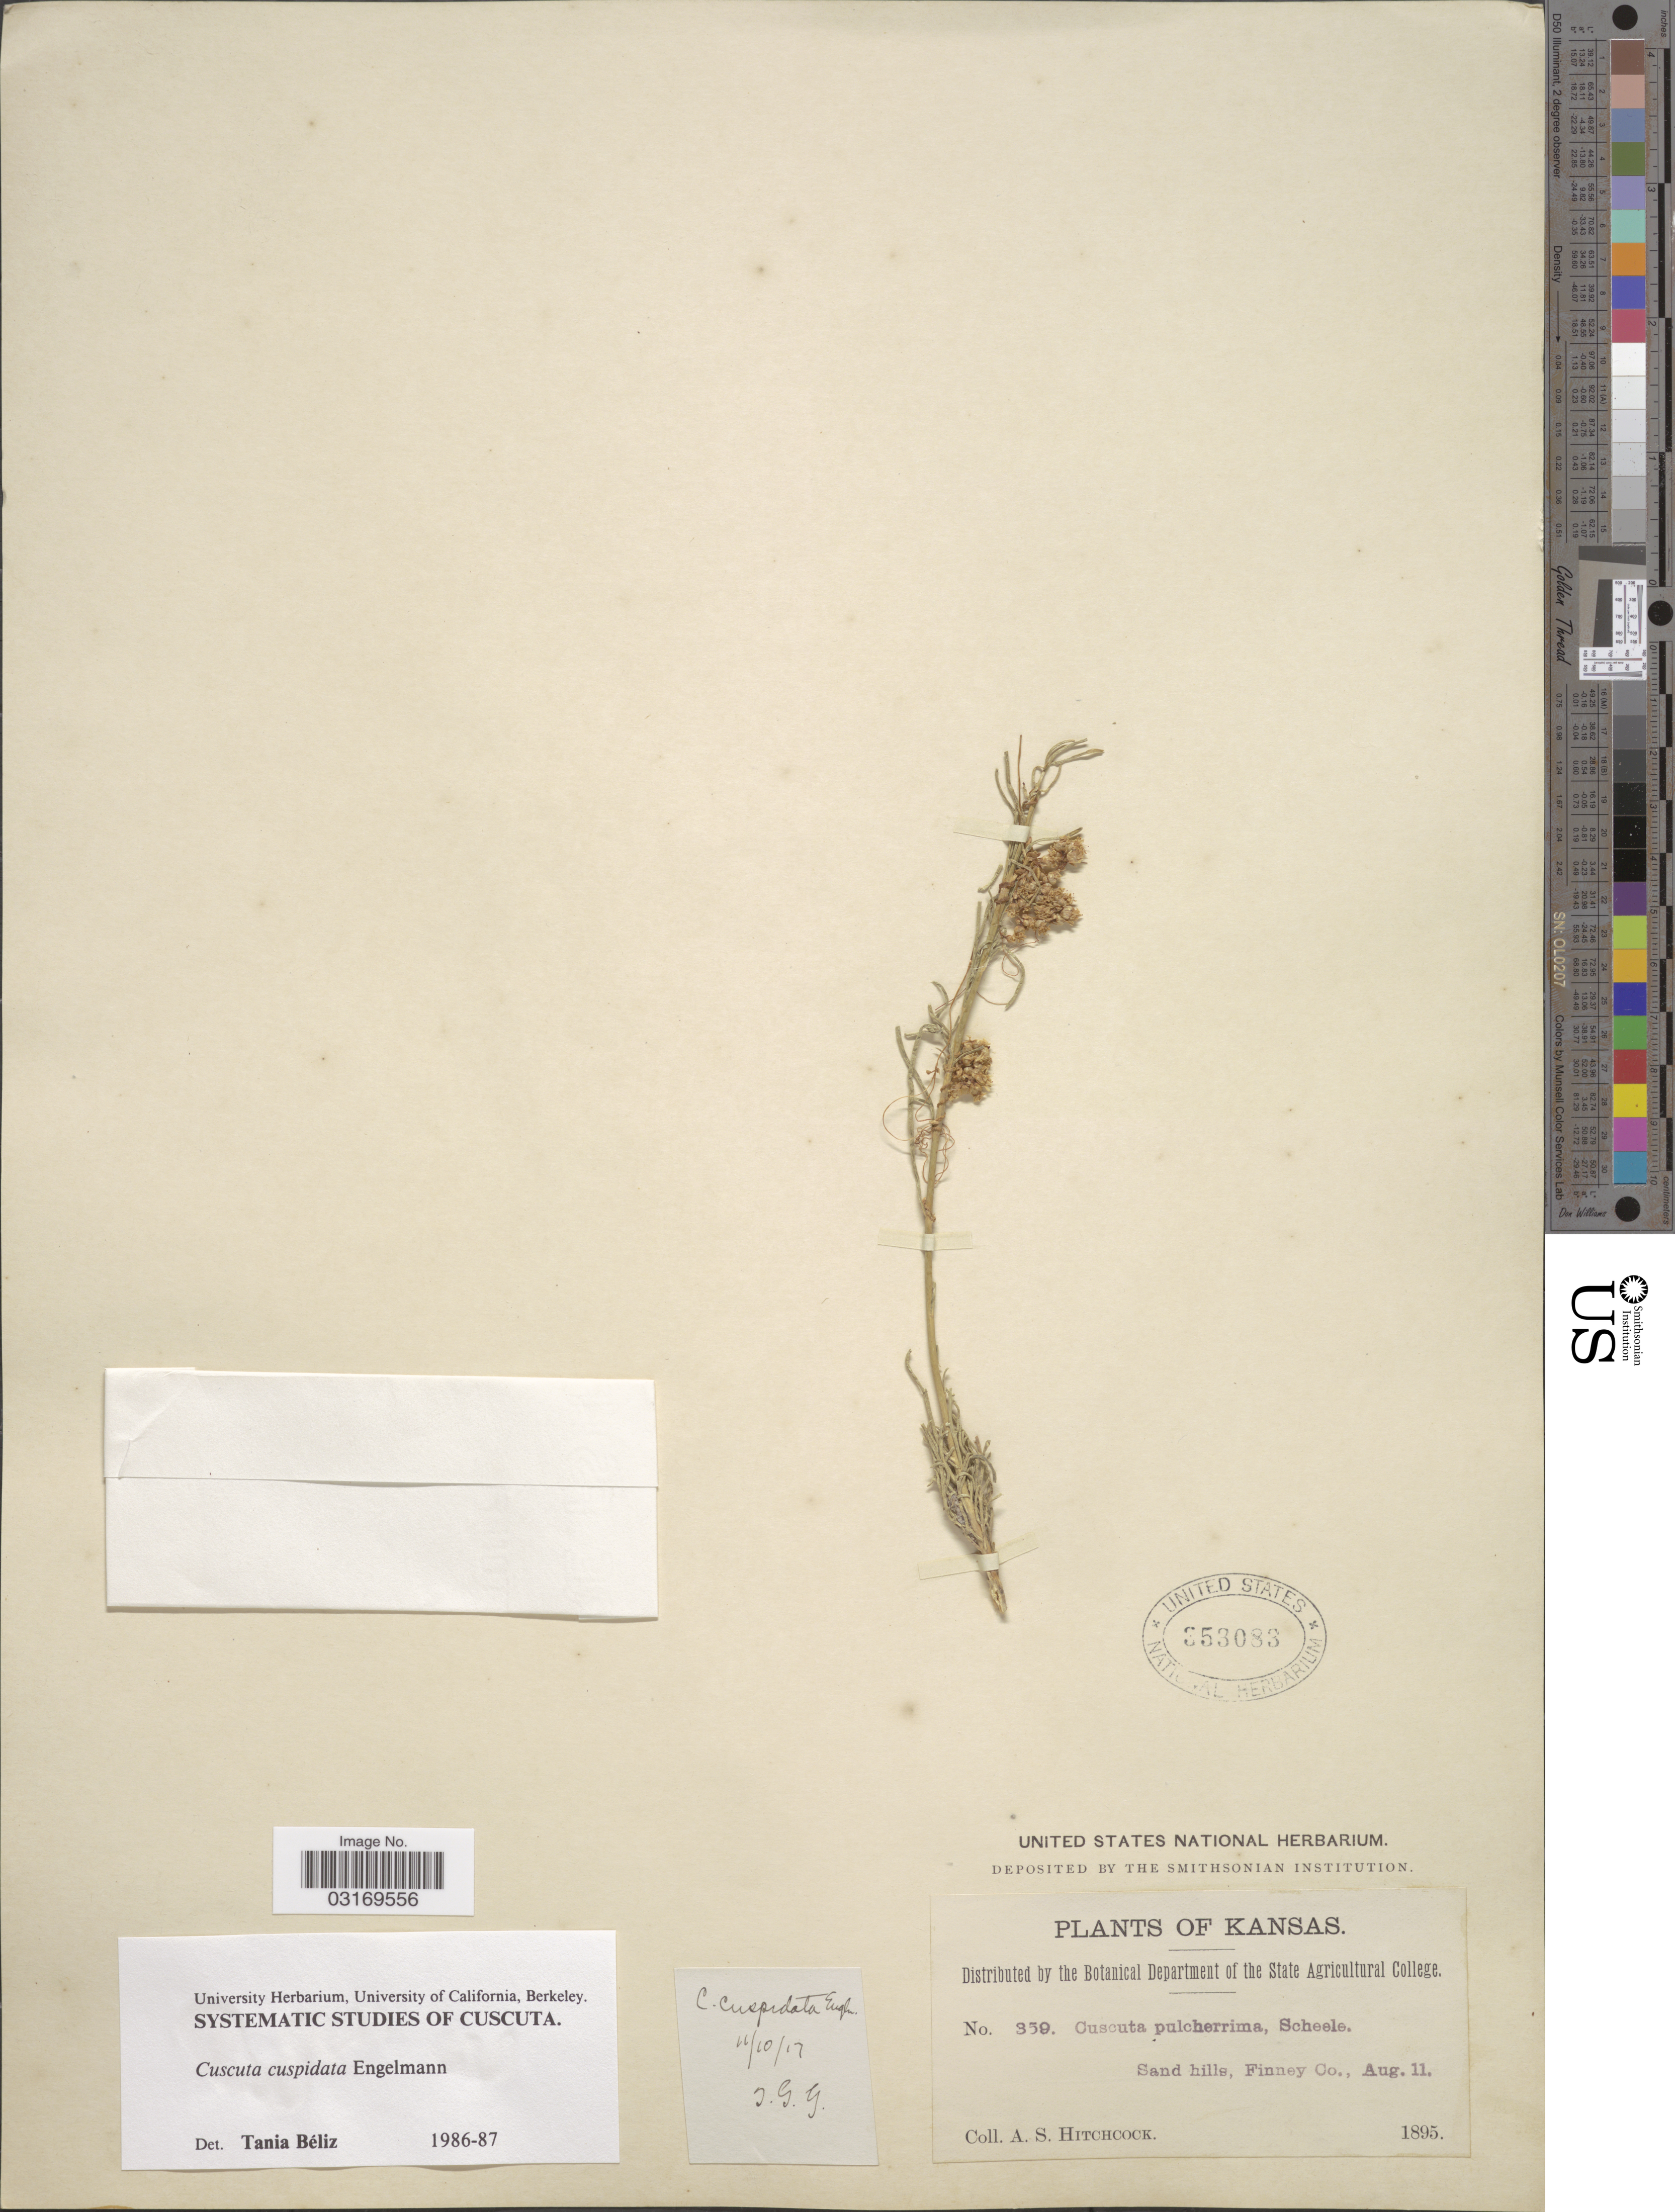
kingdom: Plantae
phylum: Tracheophyta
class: Magnoliopsida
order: Solanales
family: Convolvulaceae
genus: Cuscuta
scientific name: Cuscuta cuspidata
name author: Engelm.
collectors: A. S. Hitchcock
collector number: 359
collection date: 1895-08-11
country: United States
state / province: Kansas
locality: Sand hills, Finney Co.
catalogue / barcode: US 353083